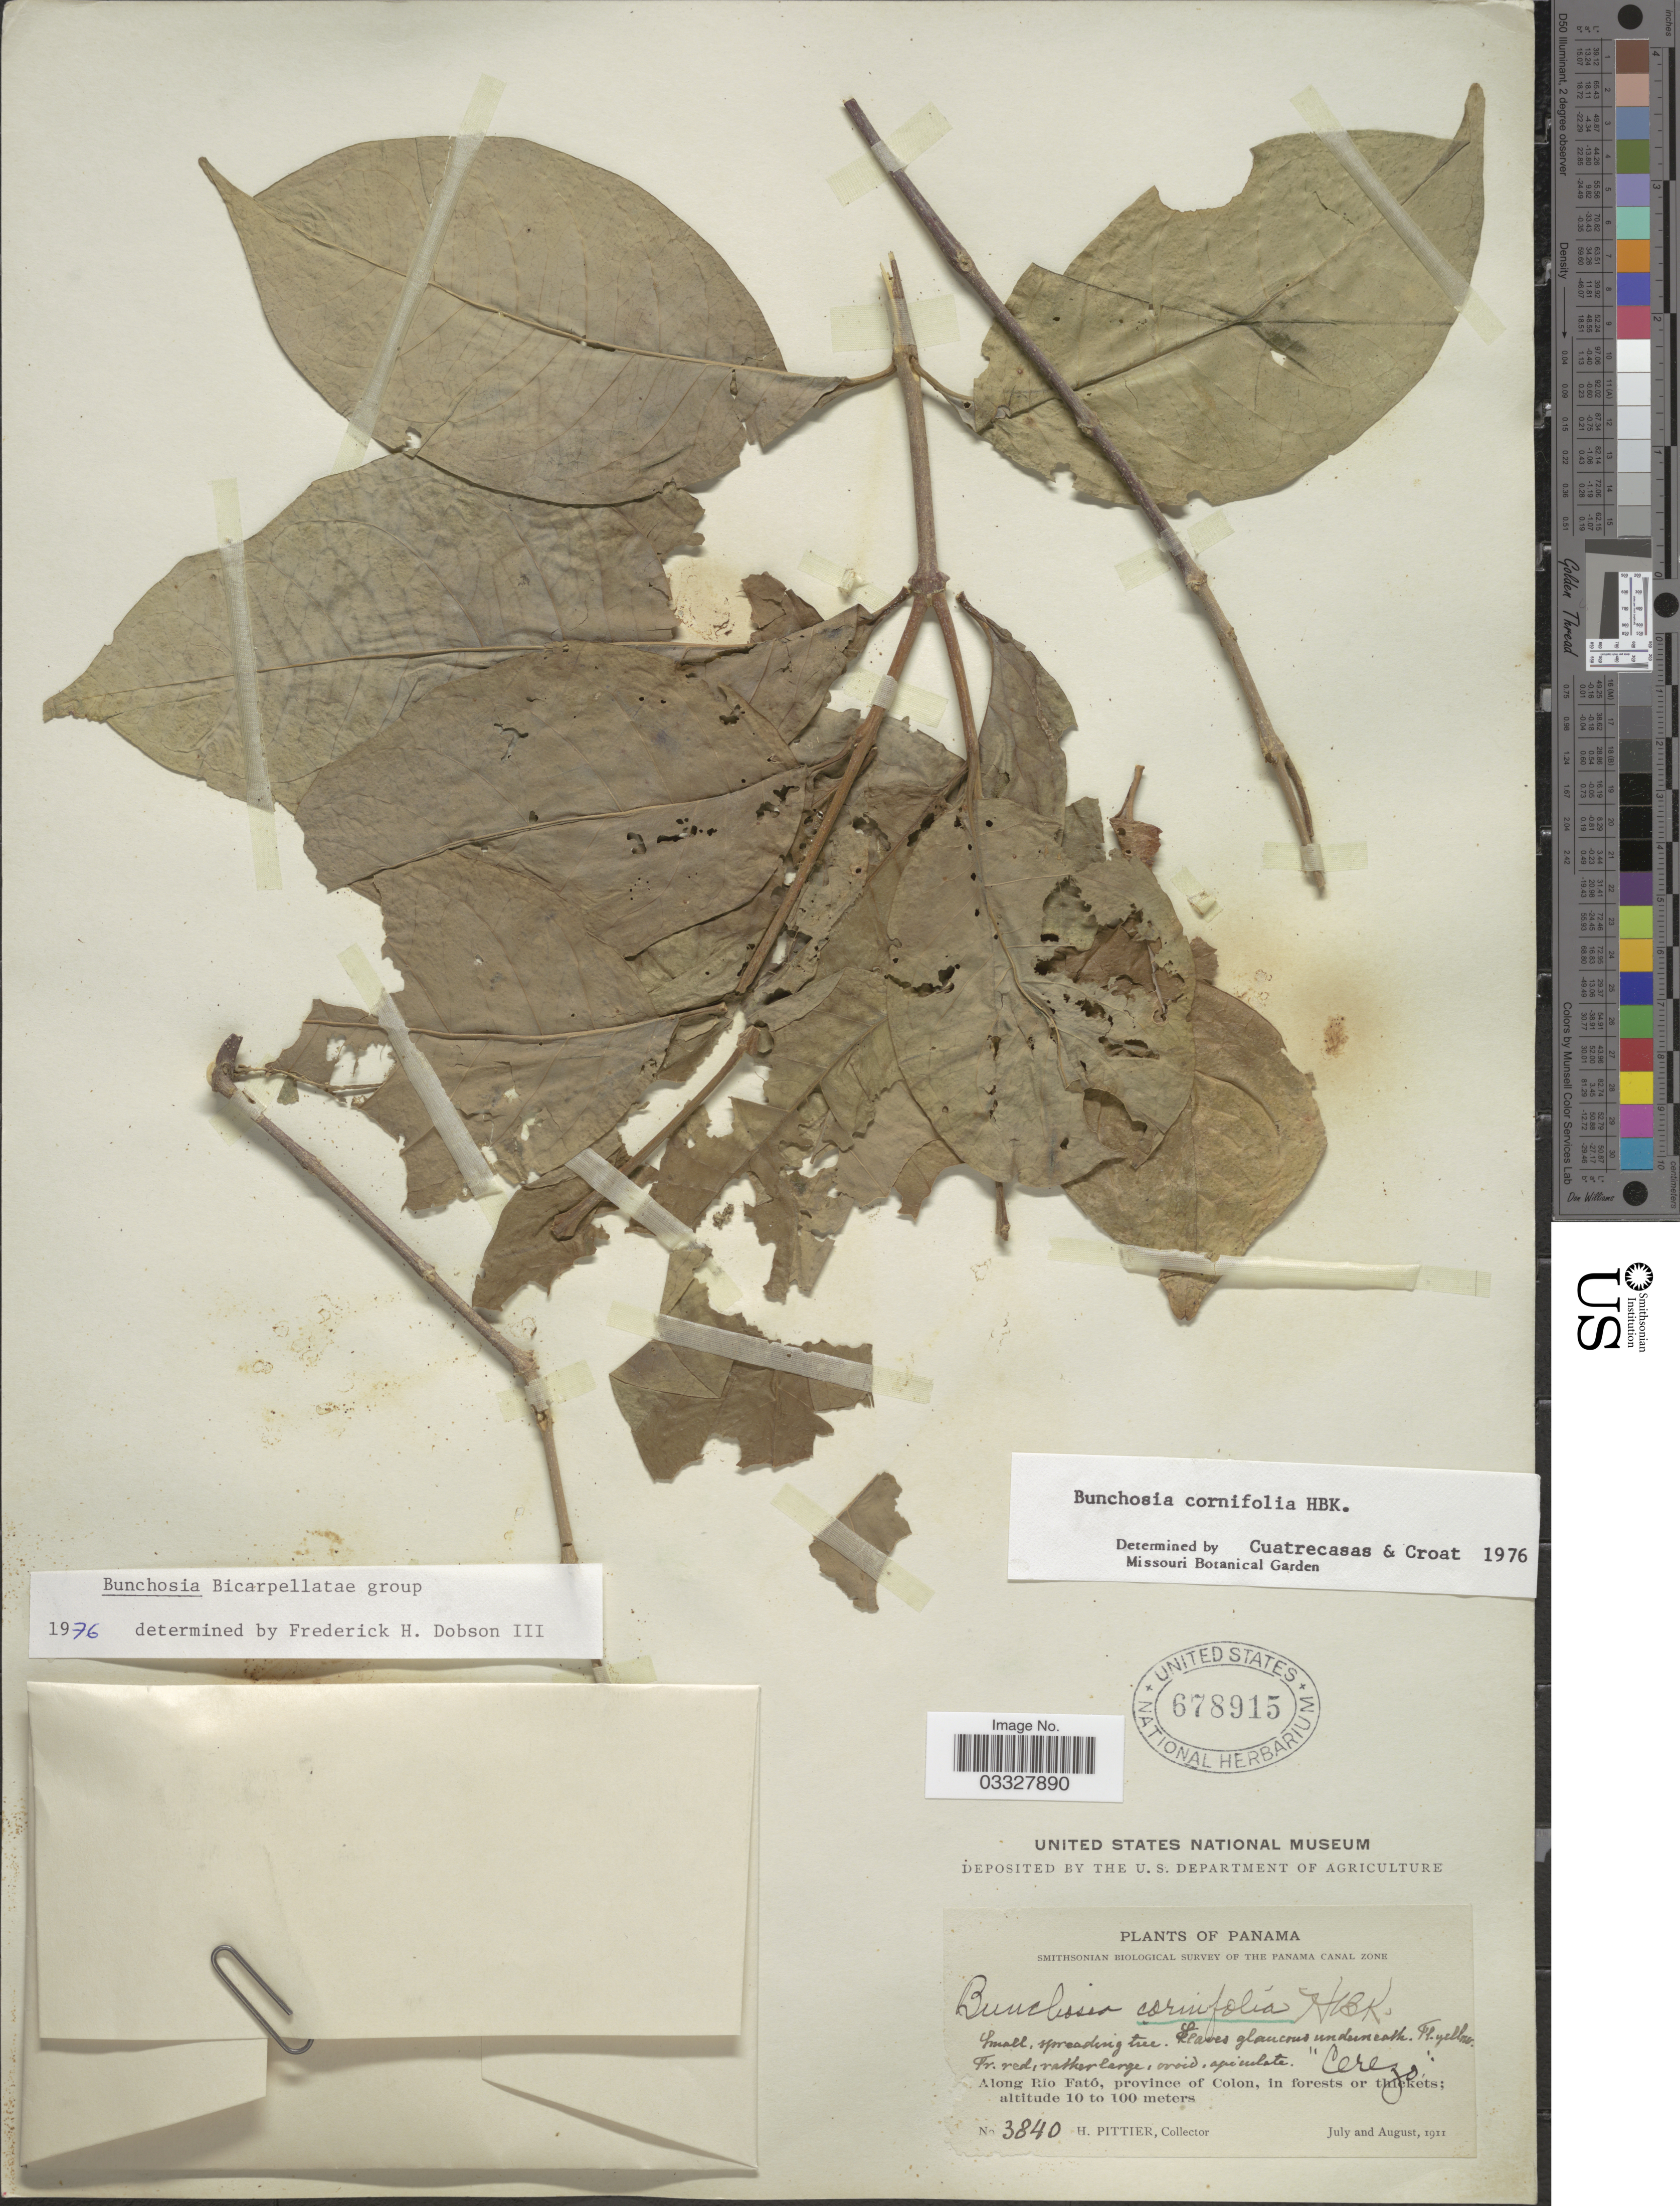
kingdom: Plantae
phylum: Tracheophyta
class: Magnoliopsida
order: Malpighiales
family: Malpighiaceae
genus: Bunchosia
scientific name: Bunchosia cornifolia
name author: Kunth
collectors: H. F. Pittier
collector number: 3840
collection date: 1911-07/1911-08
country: Panama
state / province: Colón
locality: Along Rio Fató.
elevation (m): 10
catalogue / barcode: US 678915